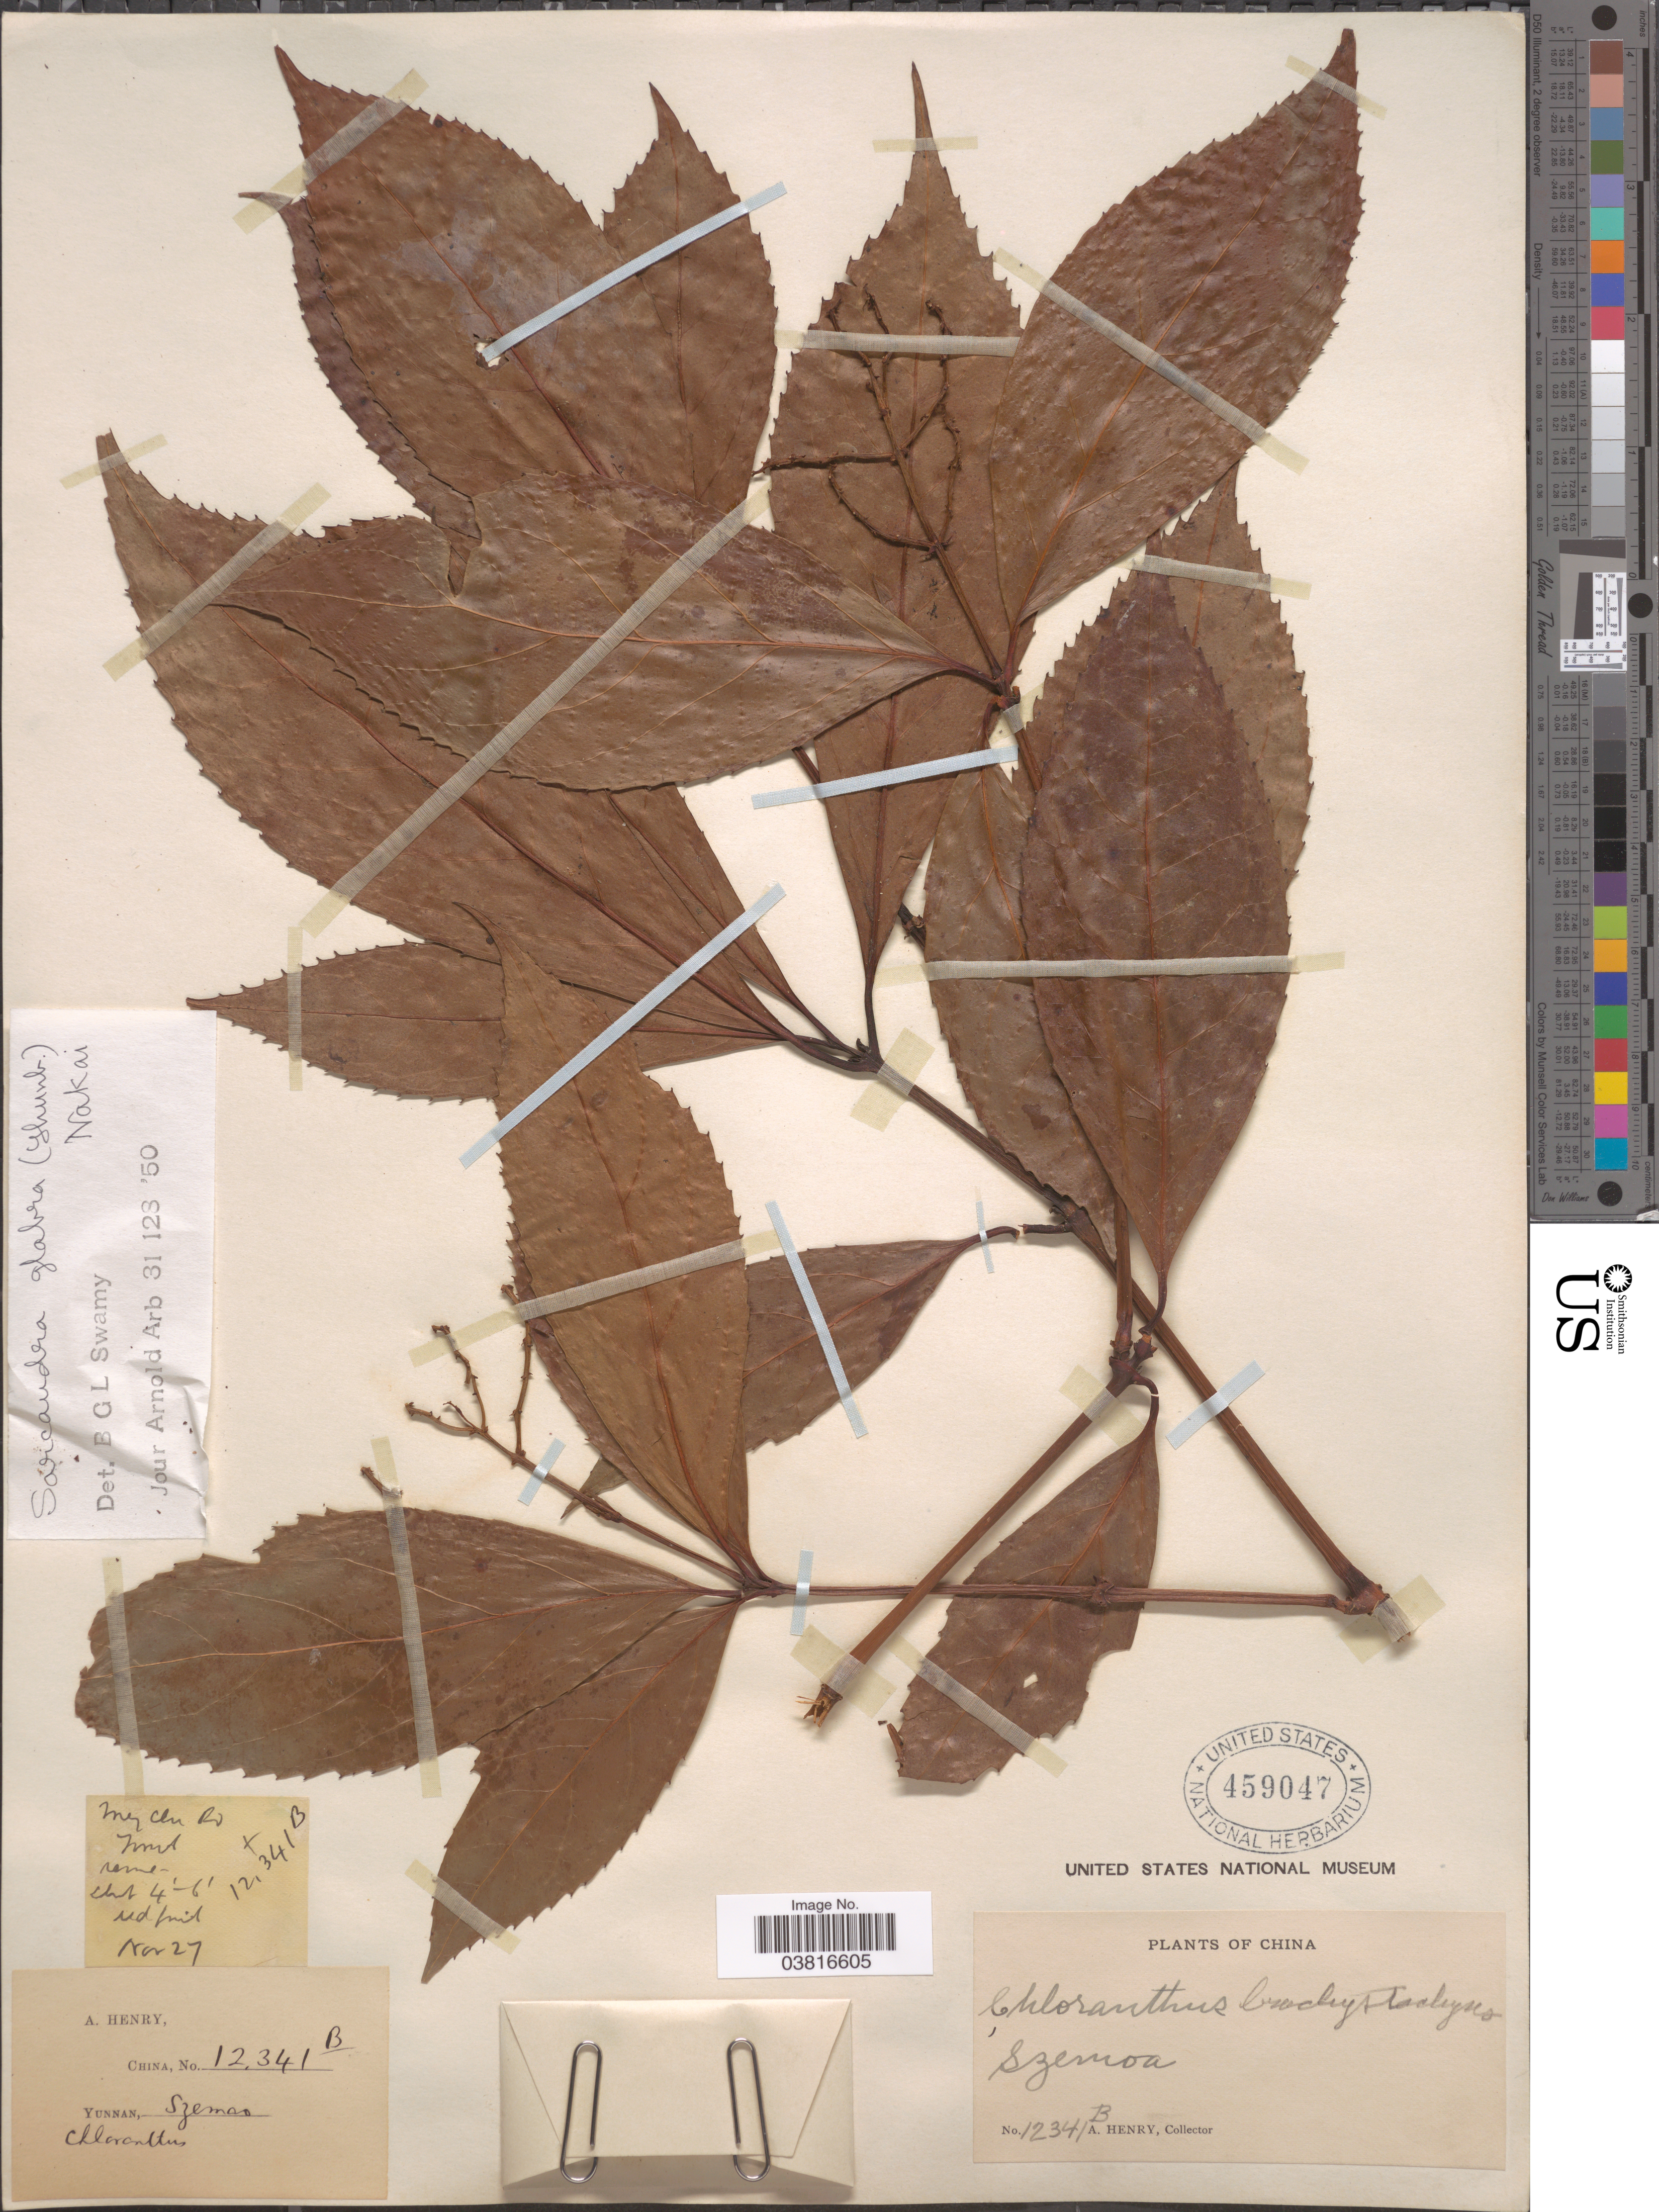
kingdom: Plantae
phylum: Tracheophyta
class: Magnoliopsida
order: Chloranthales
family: Chloranthaceae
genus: Sarcandra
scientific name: Sarcandra glabra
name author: (Thunb.) Nakai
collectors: A. Henry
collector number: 12341 B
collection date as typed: Transcribed d/m/y: /11/27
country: China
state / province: Yunnan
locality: Szemoa.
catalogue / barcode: US 459047